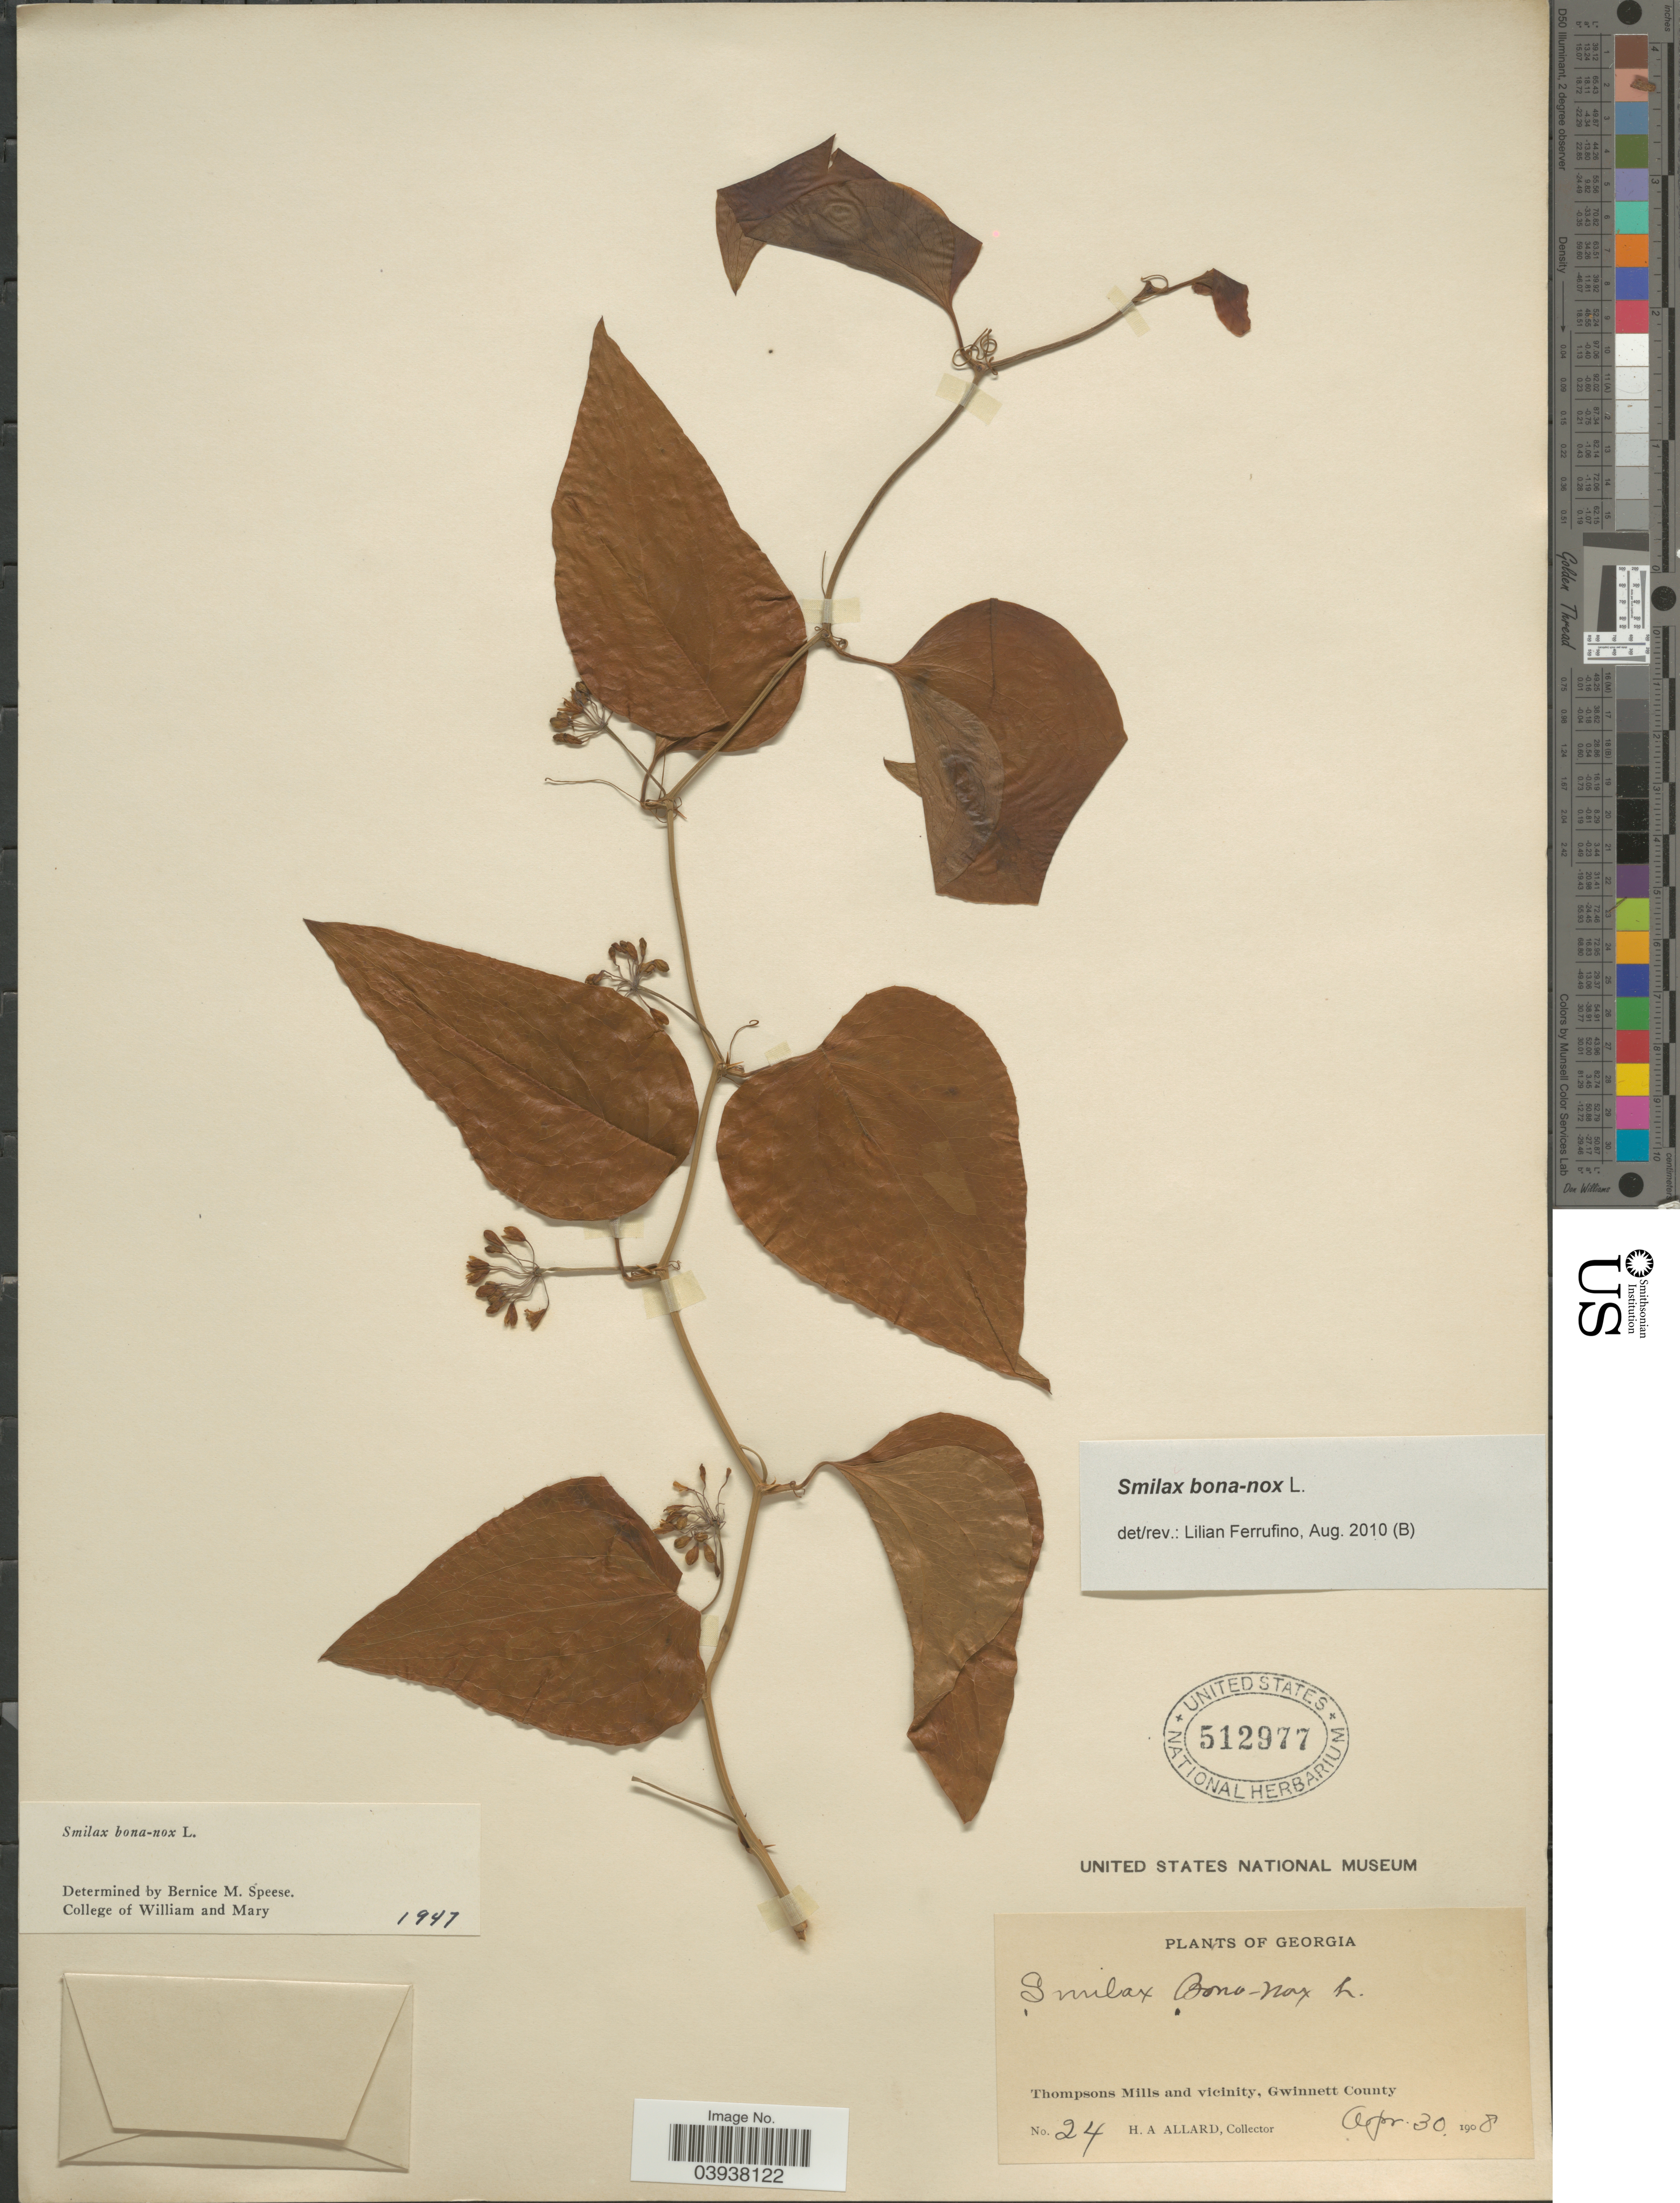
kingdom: Plantae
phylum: Tracheophyta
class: Liliopsida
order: Liliales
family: Smilacaceae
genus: Smilax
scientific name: Smilax bona-nox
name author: L.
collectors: H. A. Allard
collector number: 24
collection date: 1908-04-30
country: United States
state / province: Georgia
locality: Thompsons Mills and vicinity, Gwinnett County.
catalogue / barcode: US 512977